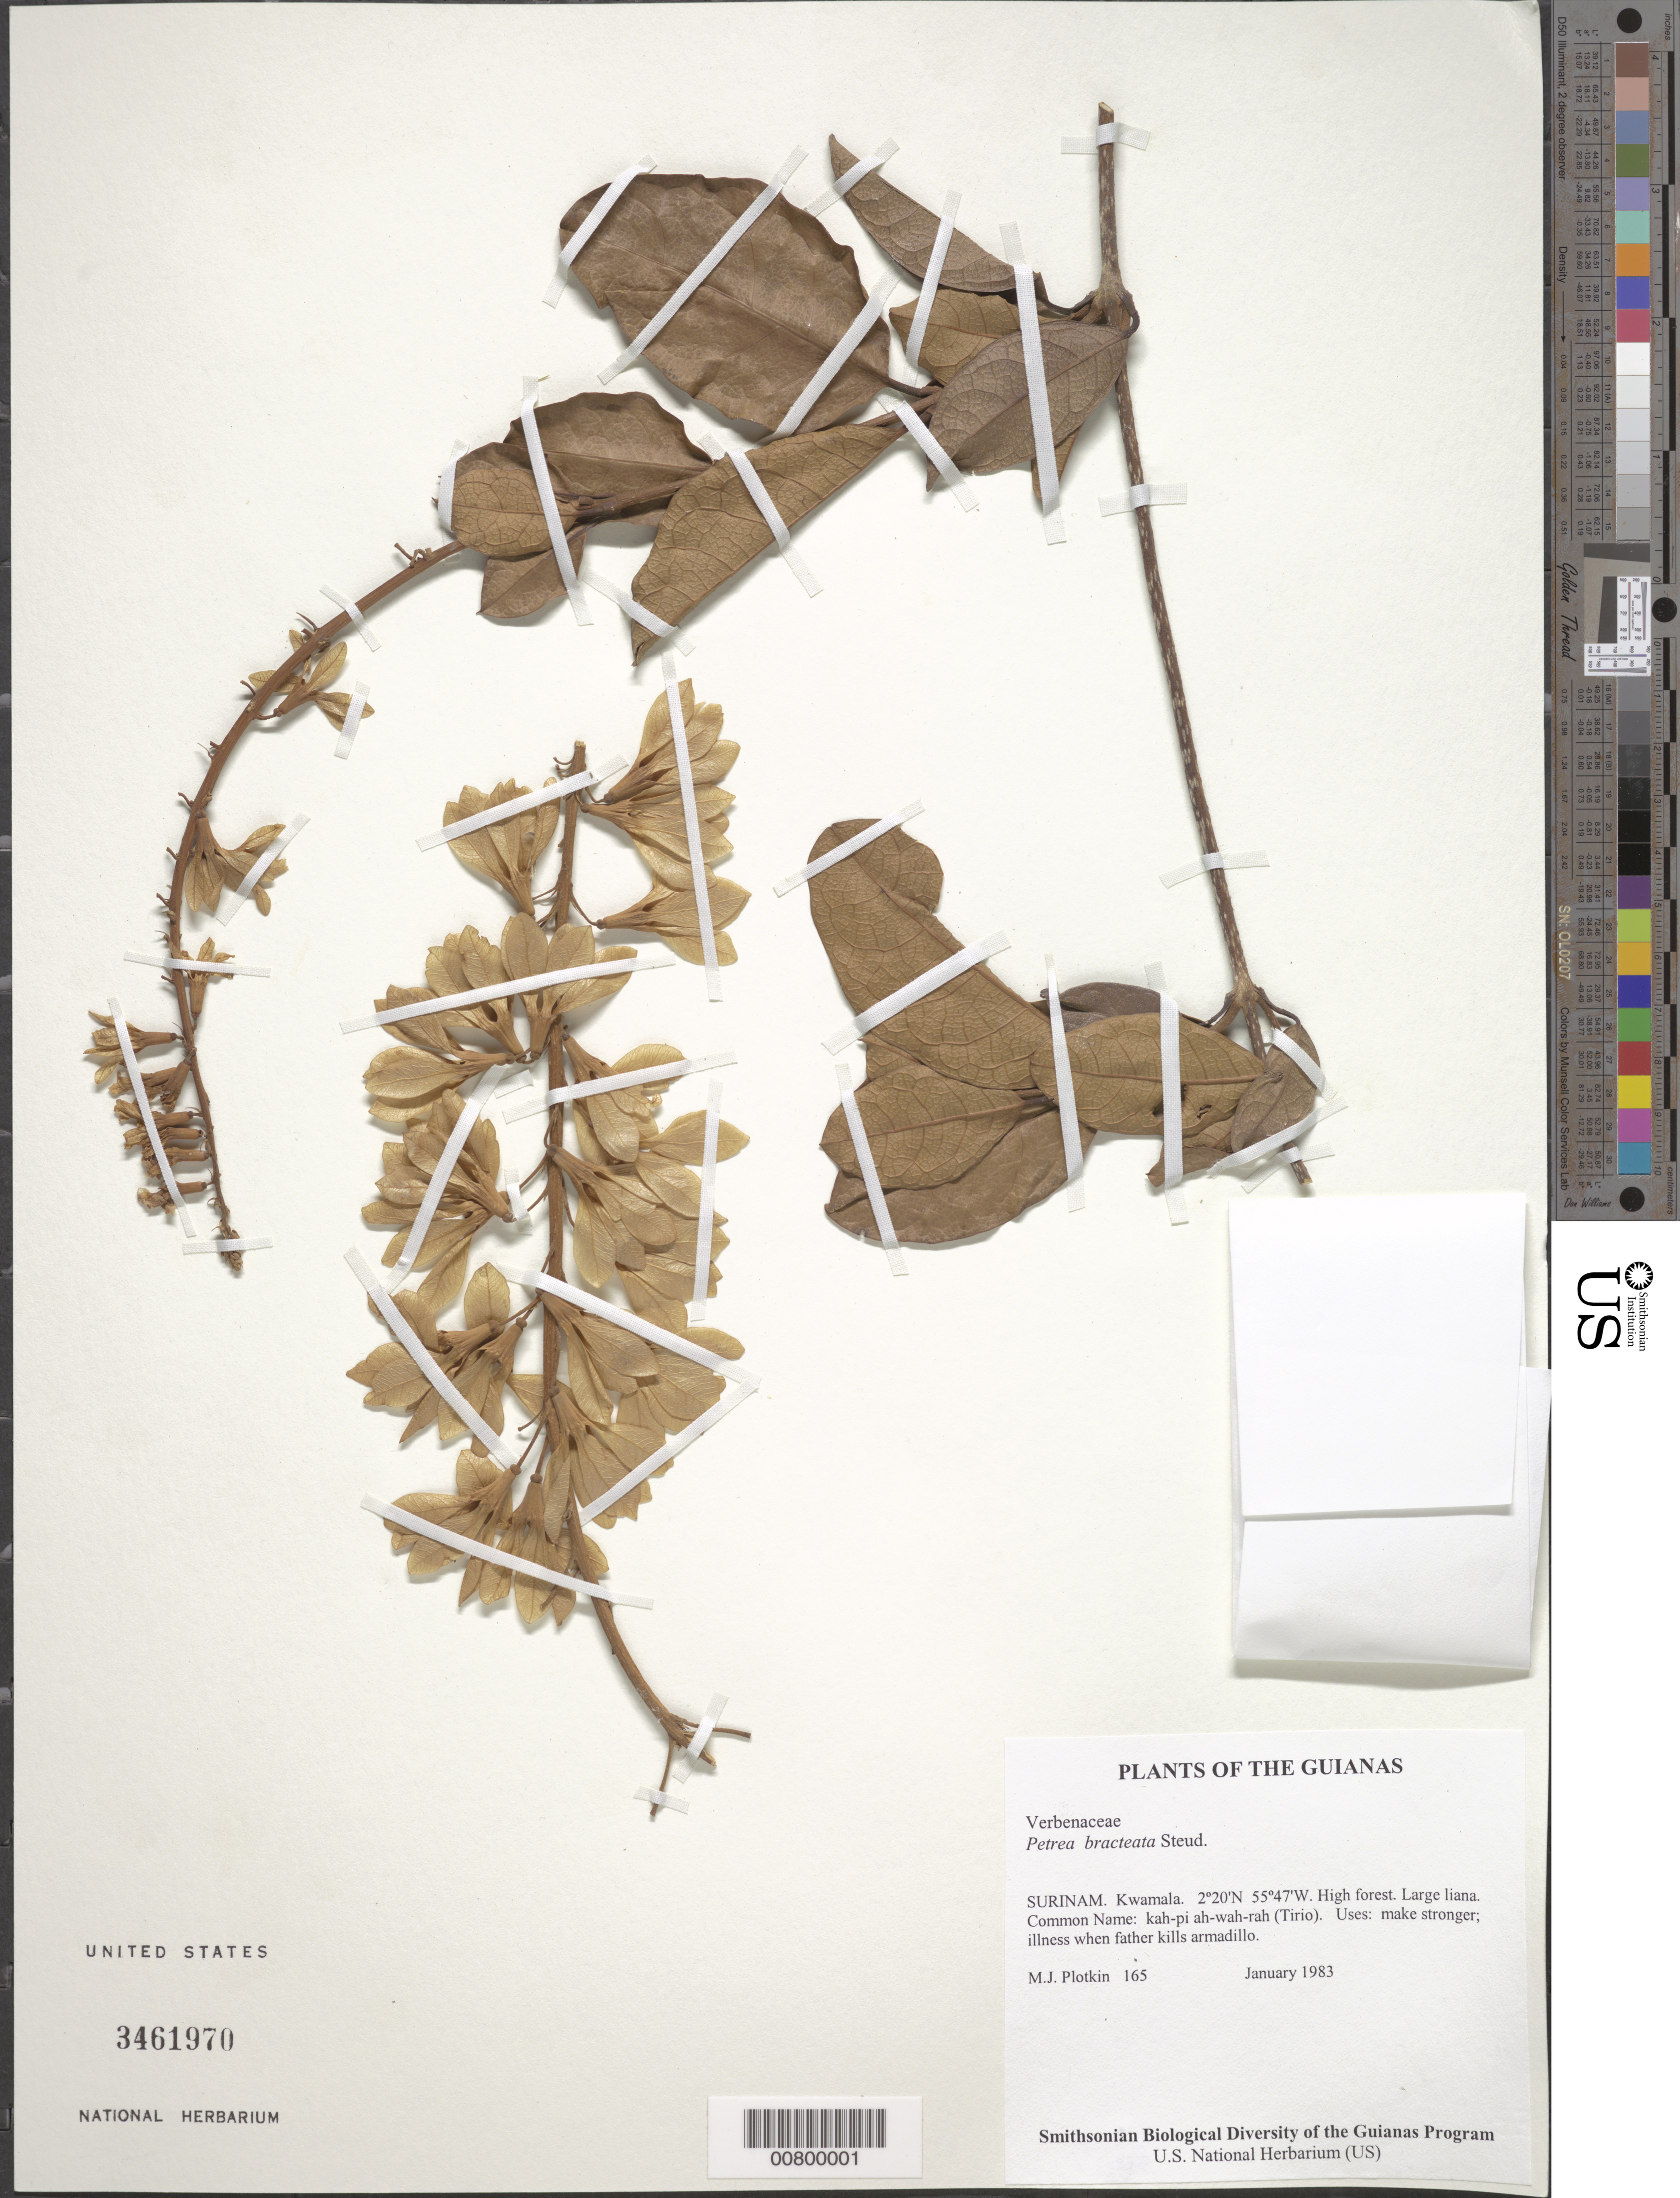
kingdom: Plantae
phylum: Tracheophyta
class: Magnoliopsida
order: Lamiales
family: Verbenaceae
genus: Petrea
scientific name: Petrea bracteata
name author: Steud.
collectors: M. Plotkin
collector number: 165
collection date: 1983-01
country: Suriname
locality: The Guianas. Kwamala.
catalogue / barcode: US 3461970